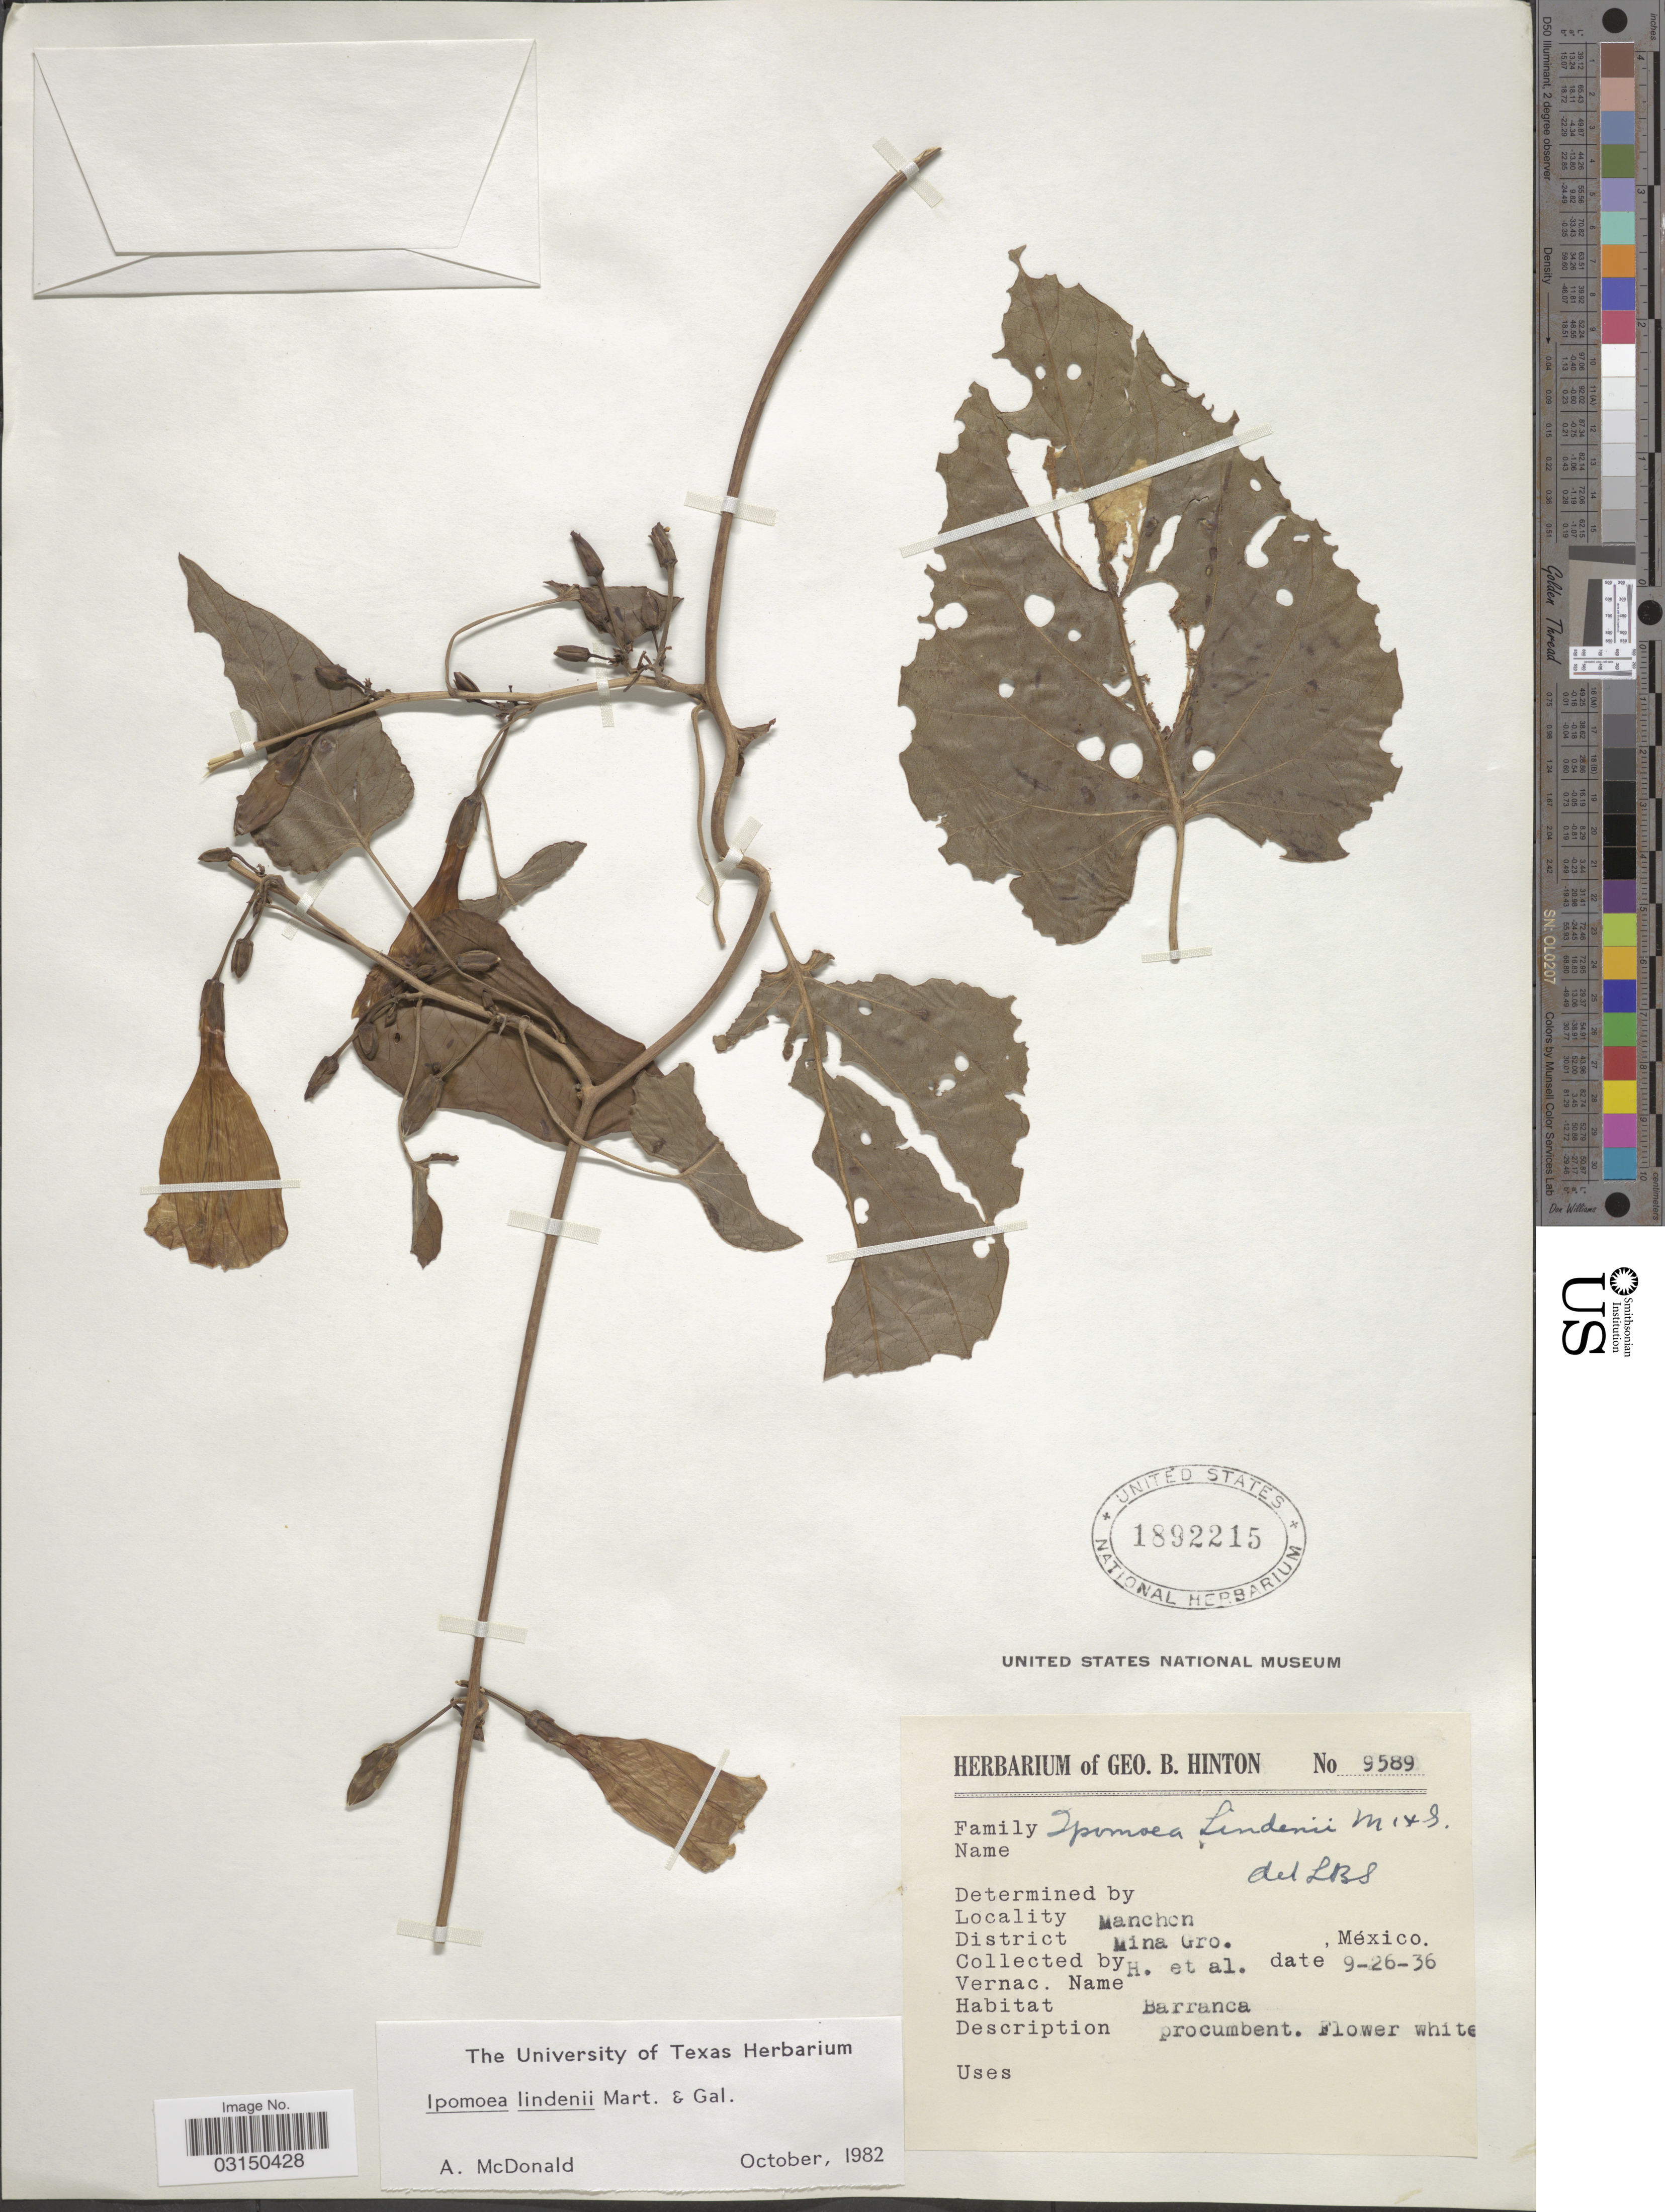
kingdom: Plantae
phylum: Tracheophyta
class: Magnoliopsida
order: Solanales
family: Convolvulaceae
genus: Ipomoea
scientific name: Ipomoea lindenii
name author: Galeotti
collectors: G. B. Hinton & et al.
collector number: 9589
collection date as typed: Transcribed d/m/y: 26/9/36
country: Mexico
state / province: Guerrero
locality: Manchon. District Mina Gro.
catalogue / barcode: US 1892215